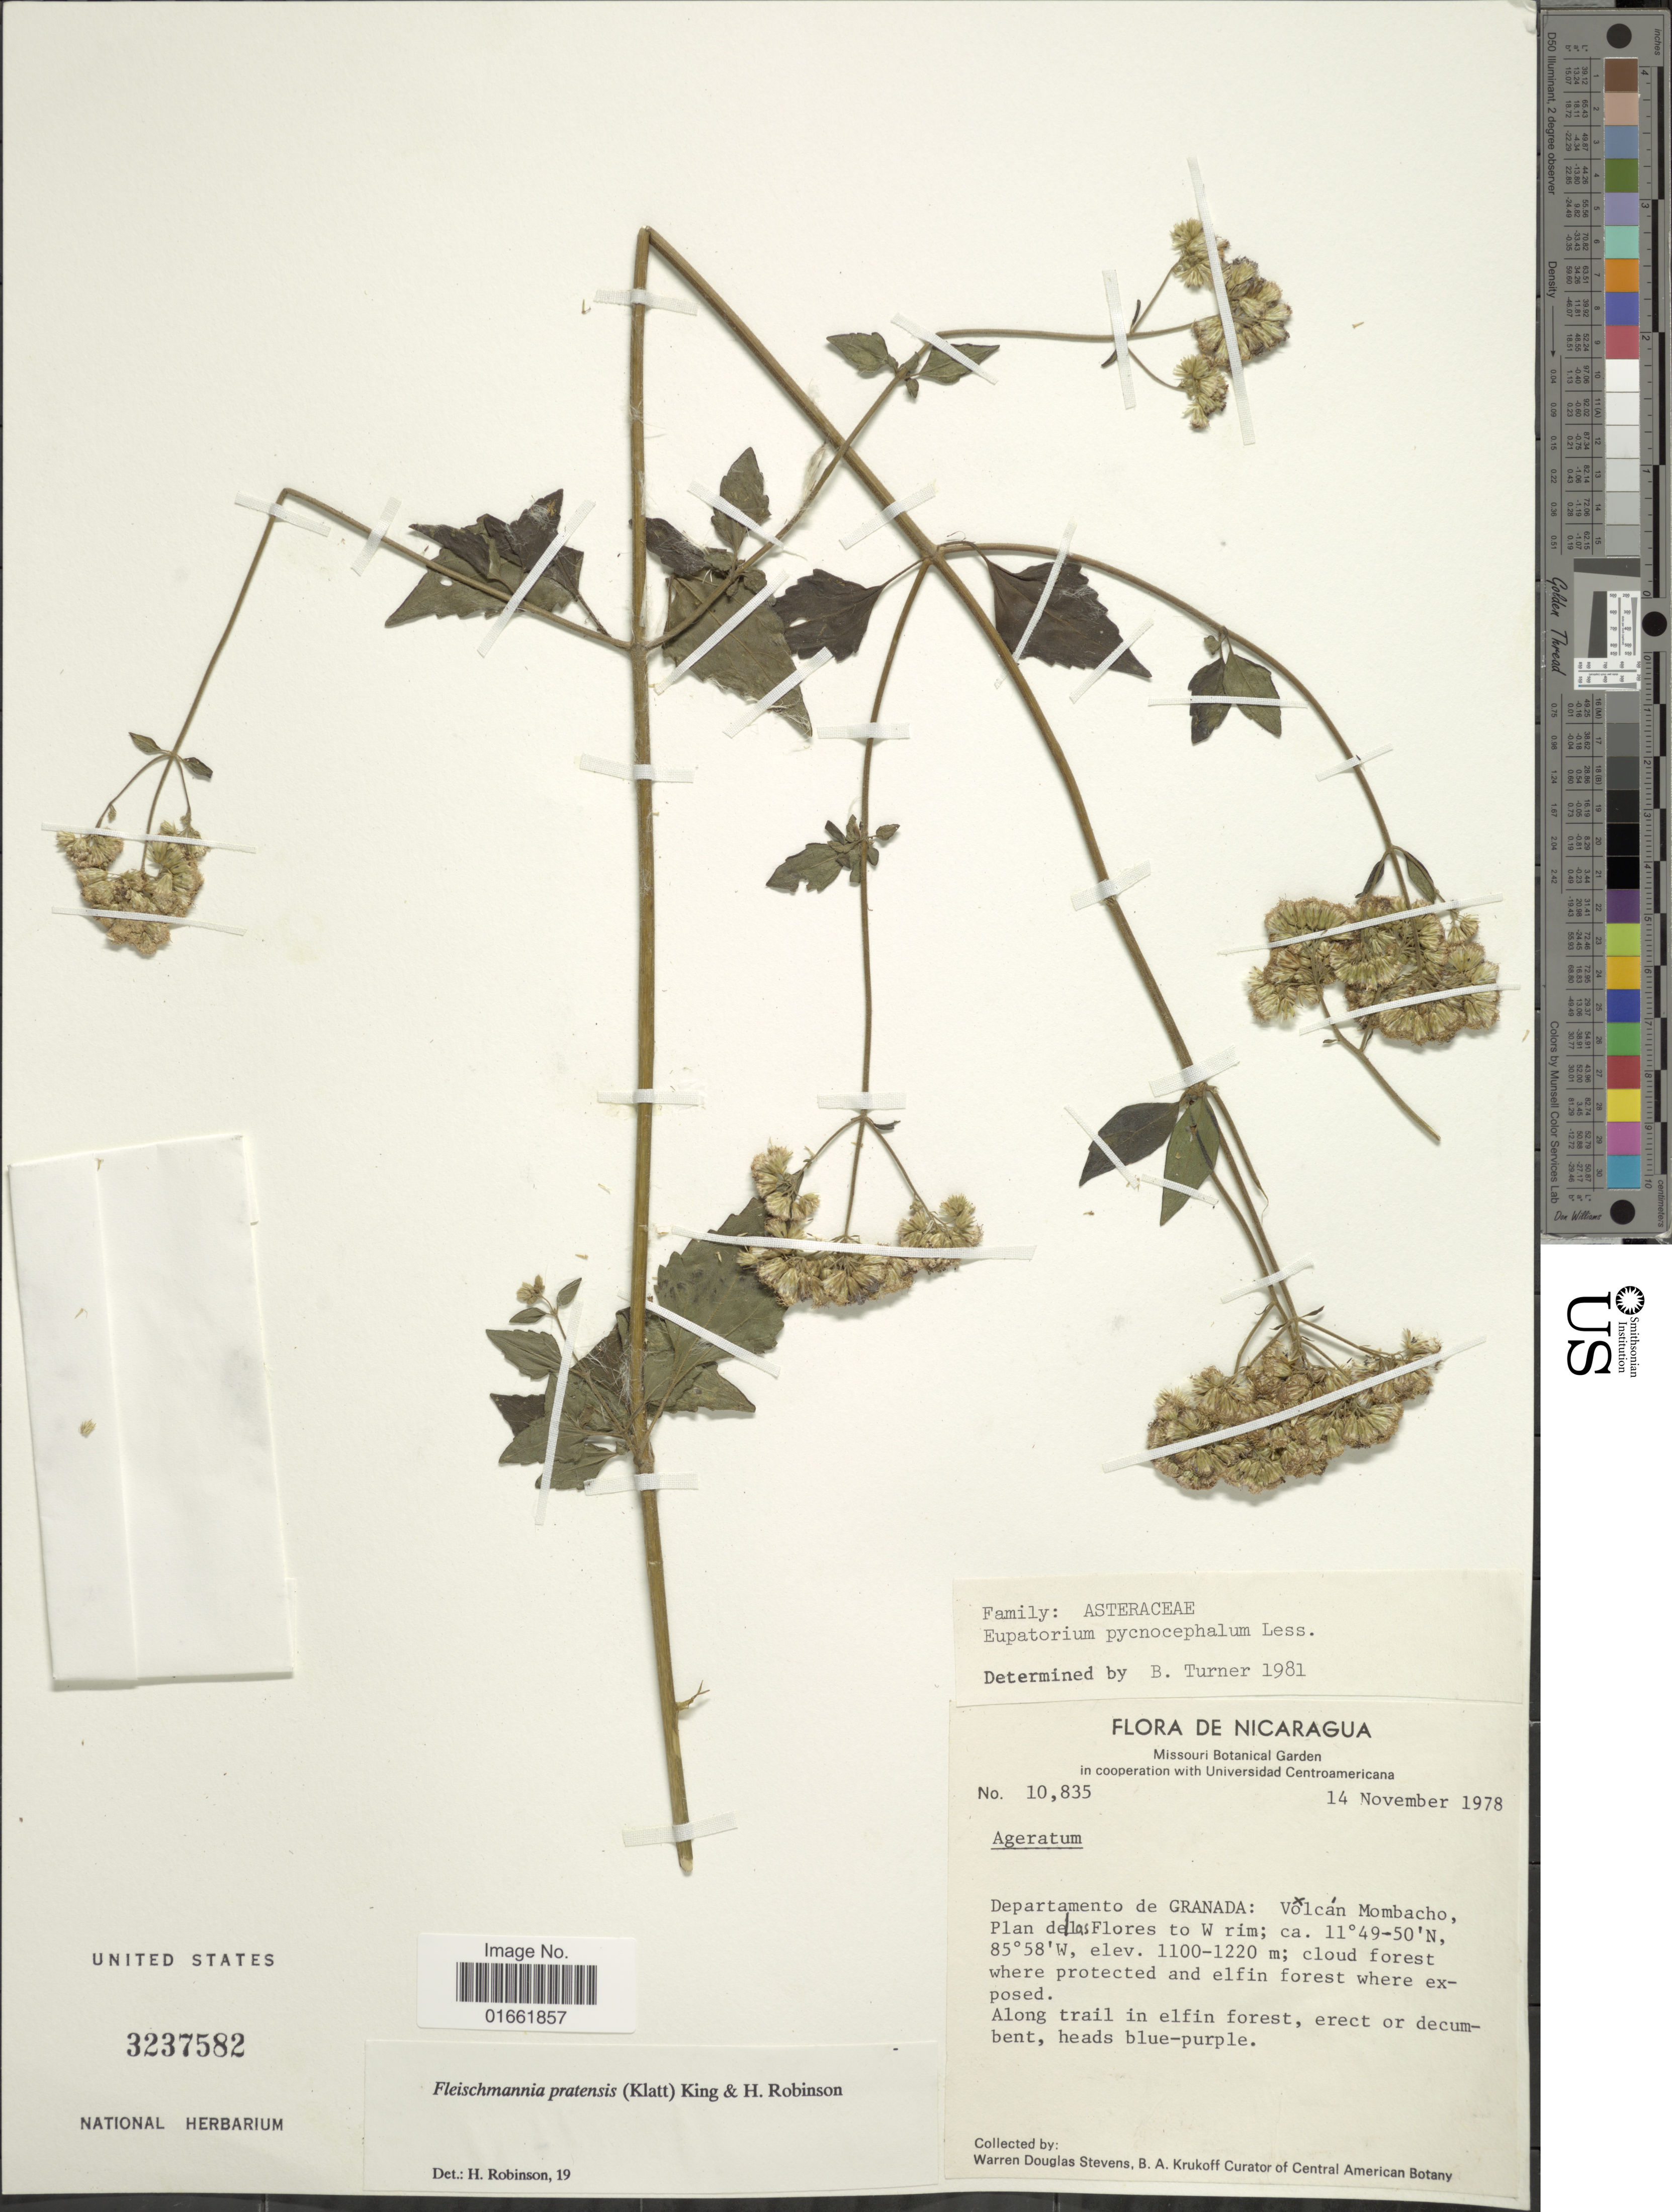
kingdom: Plantae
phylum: Tracheophyta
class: Magnoliopsida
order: Asterales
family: Asteraceae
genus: Fleischmannia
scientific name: Fleischmannia pratensis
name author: (Klatt) R.M. King & H. Rob.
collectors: W. D. Stevens & B. A. Krukoff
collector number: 10835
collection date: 1978-11-14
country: Nicaragua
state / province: Granada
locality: Departamento de Granada: Volcán Mombacho, Plan de las Florest to W rim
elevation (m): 1100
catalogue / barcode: US 3237582